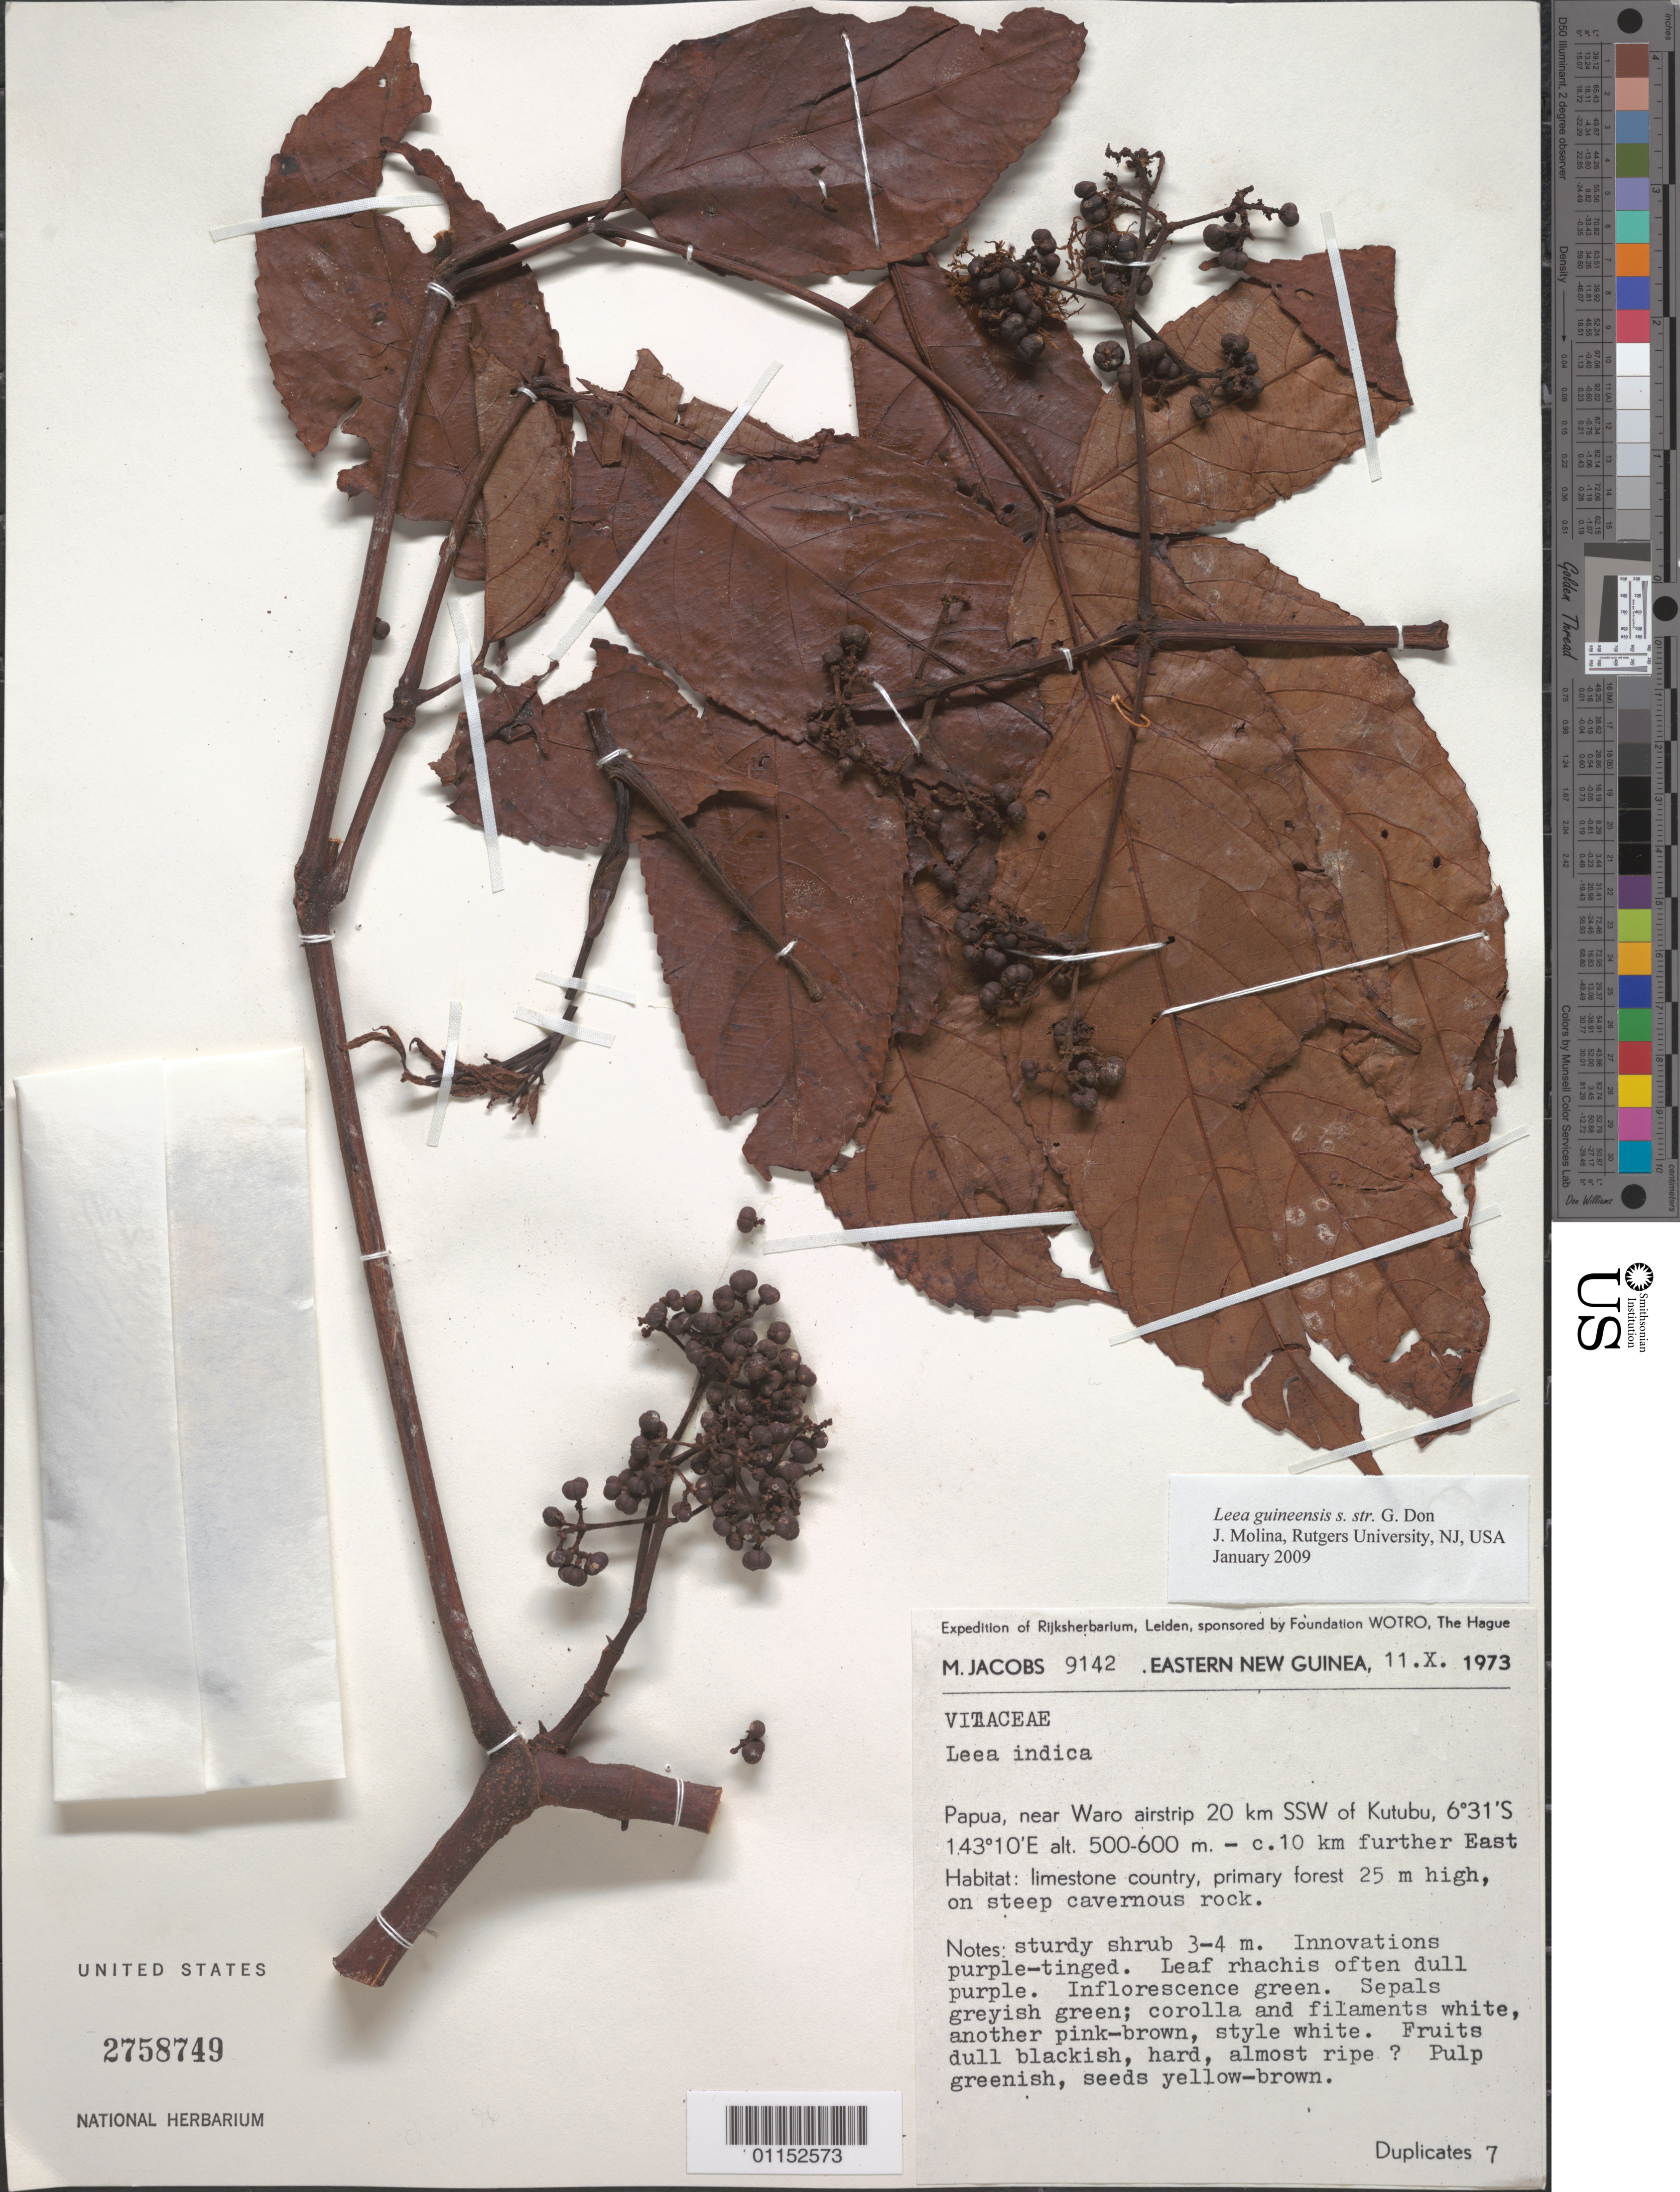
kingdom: Plantae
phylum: Tracheophyta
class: Magnoliopsida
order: Vitales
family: Vitaceae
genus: Leea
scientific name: Leea guineensis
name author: G. Don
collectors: M. Jacobs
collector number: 9142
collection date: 1973-10-11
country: Papua New Guinea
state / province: Papua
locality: Near Waro airstrip 20 km SSW of Kutubu.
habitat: Limestone country, primary forest. On steep cavernous rock. Sturdy shrub.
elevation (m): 500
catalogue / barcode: US 2758749